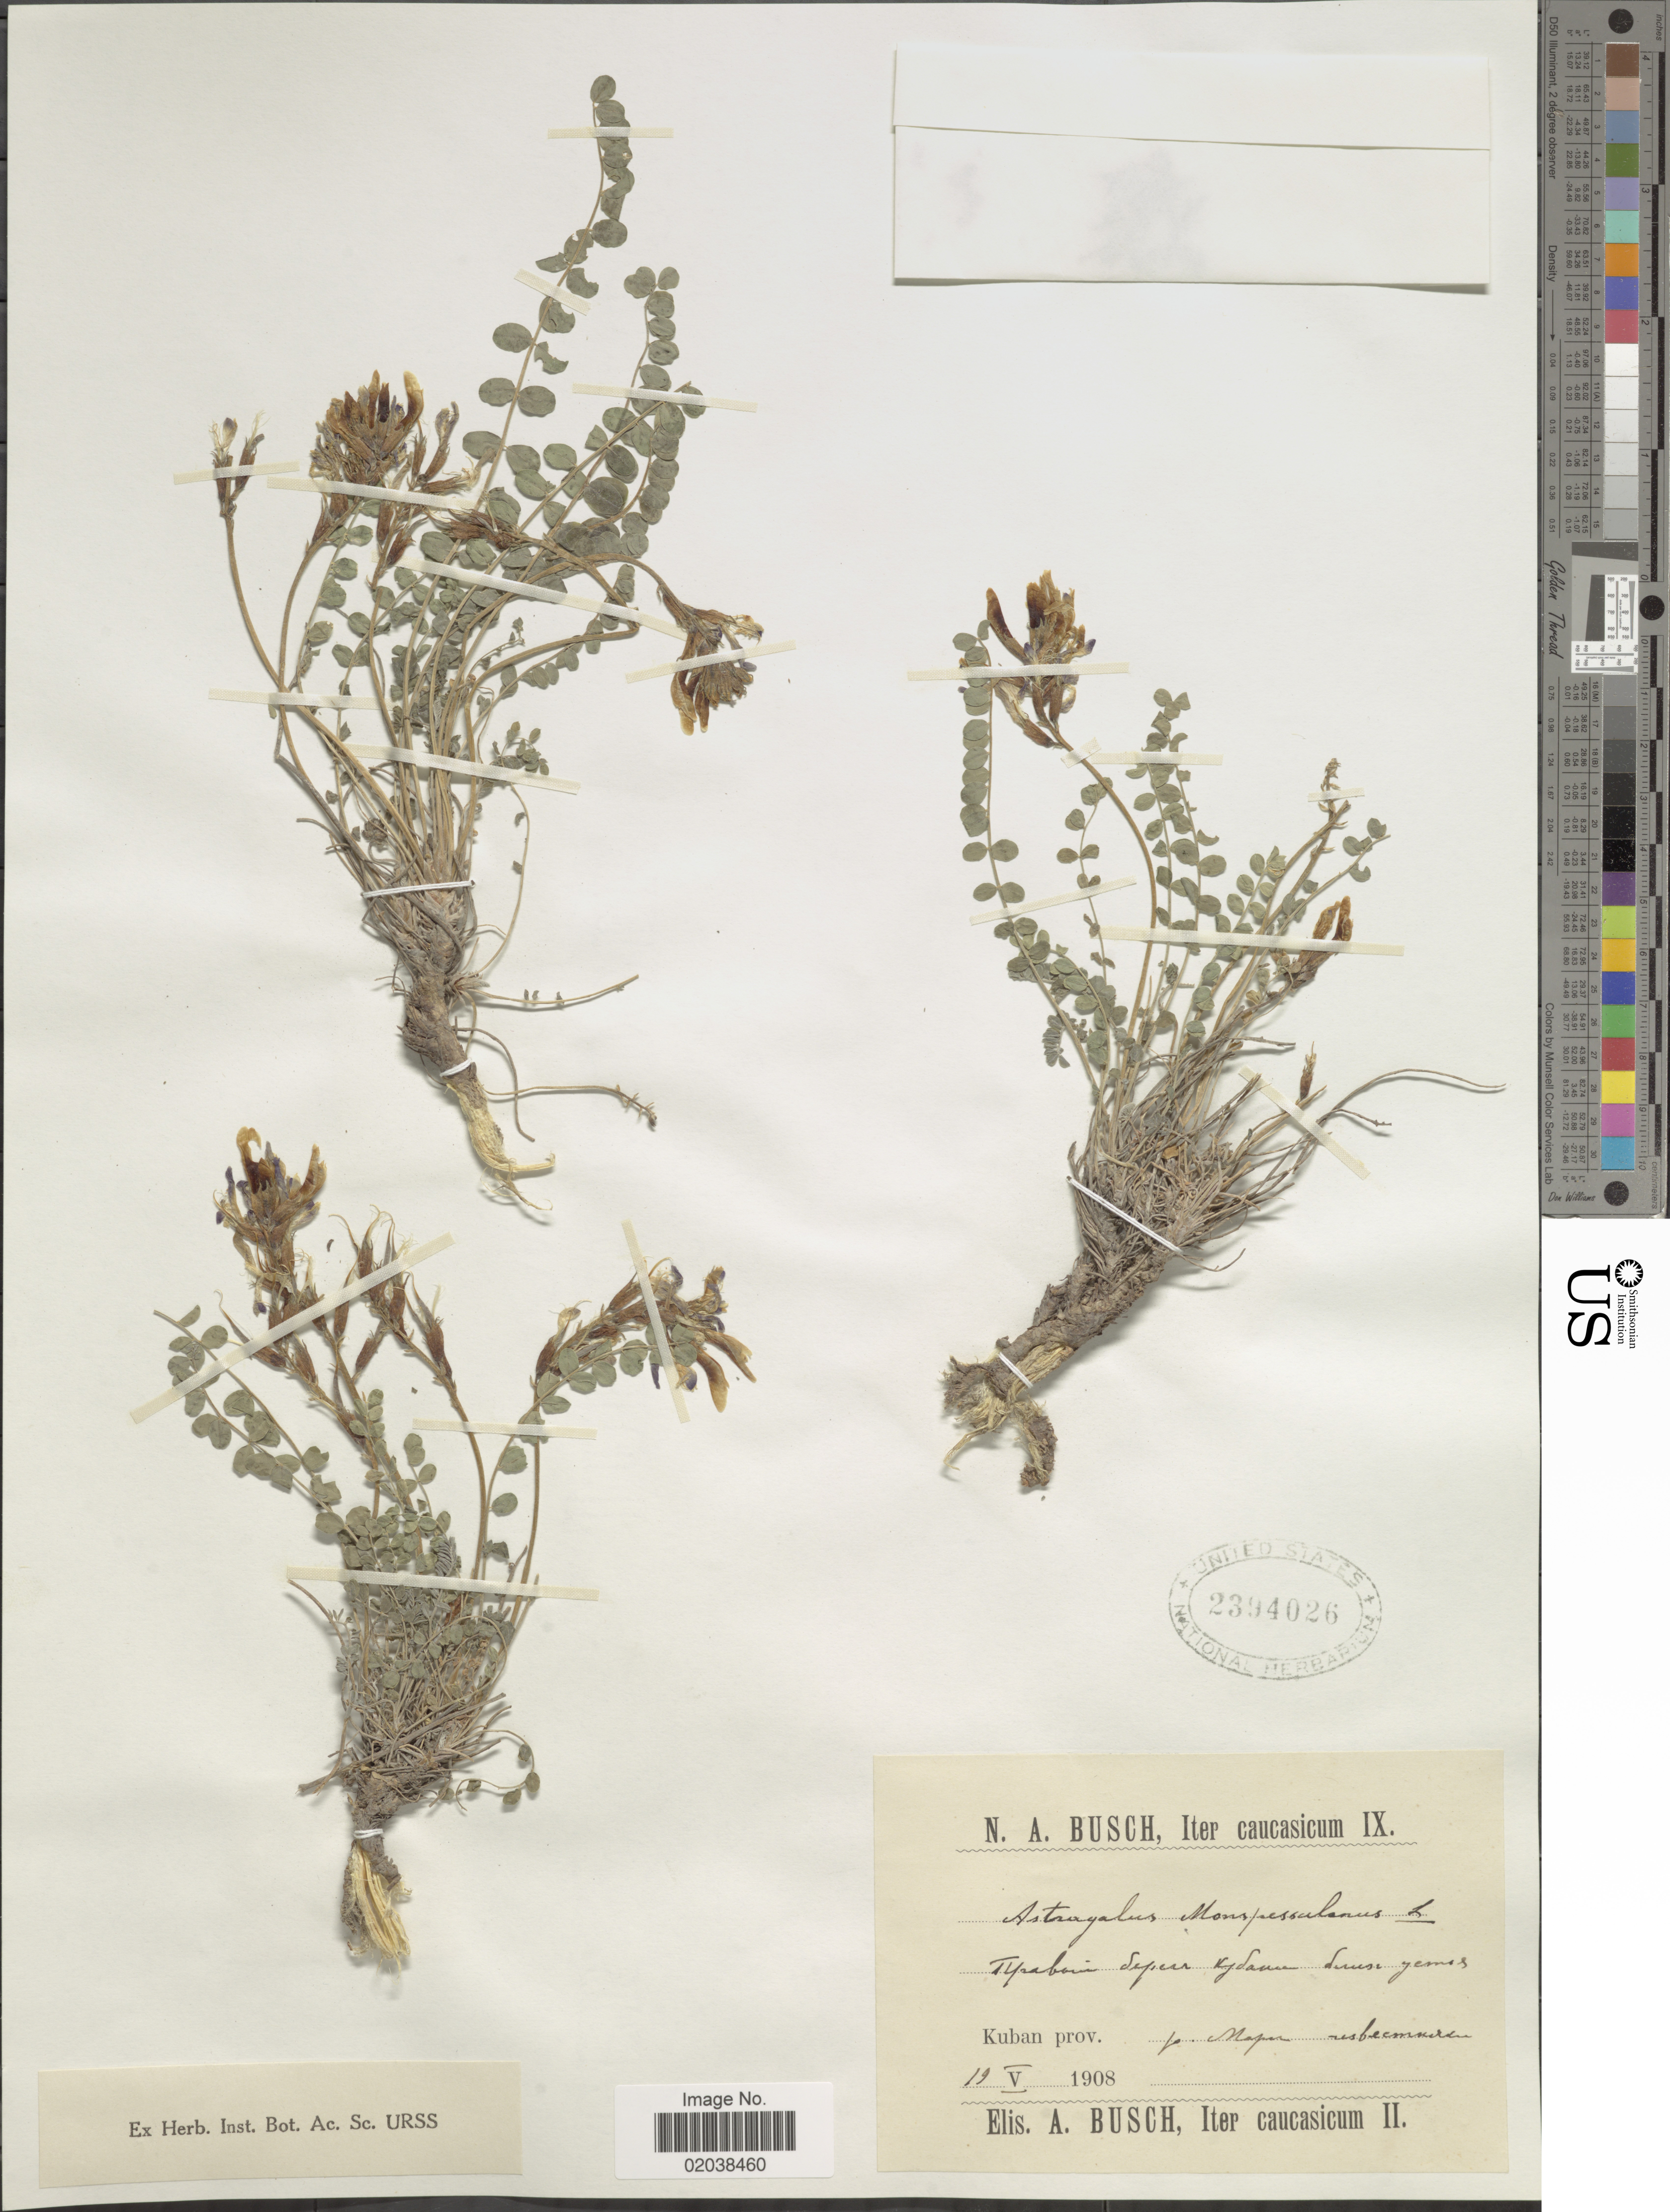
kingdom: Plantae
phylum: Tracheophyta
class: Magnoliopsida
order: Fabales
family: Fabaceae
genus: Astragalus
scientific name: Astragalus monspessulanus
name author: L.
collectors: N. A. Busch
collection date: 1908-05-19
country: Russian Federation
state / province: Krasnodar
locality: Right shore of Kuban river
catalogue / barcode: US 2394026